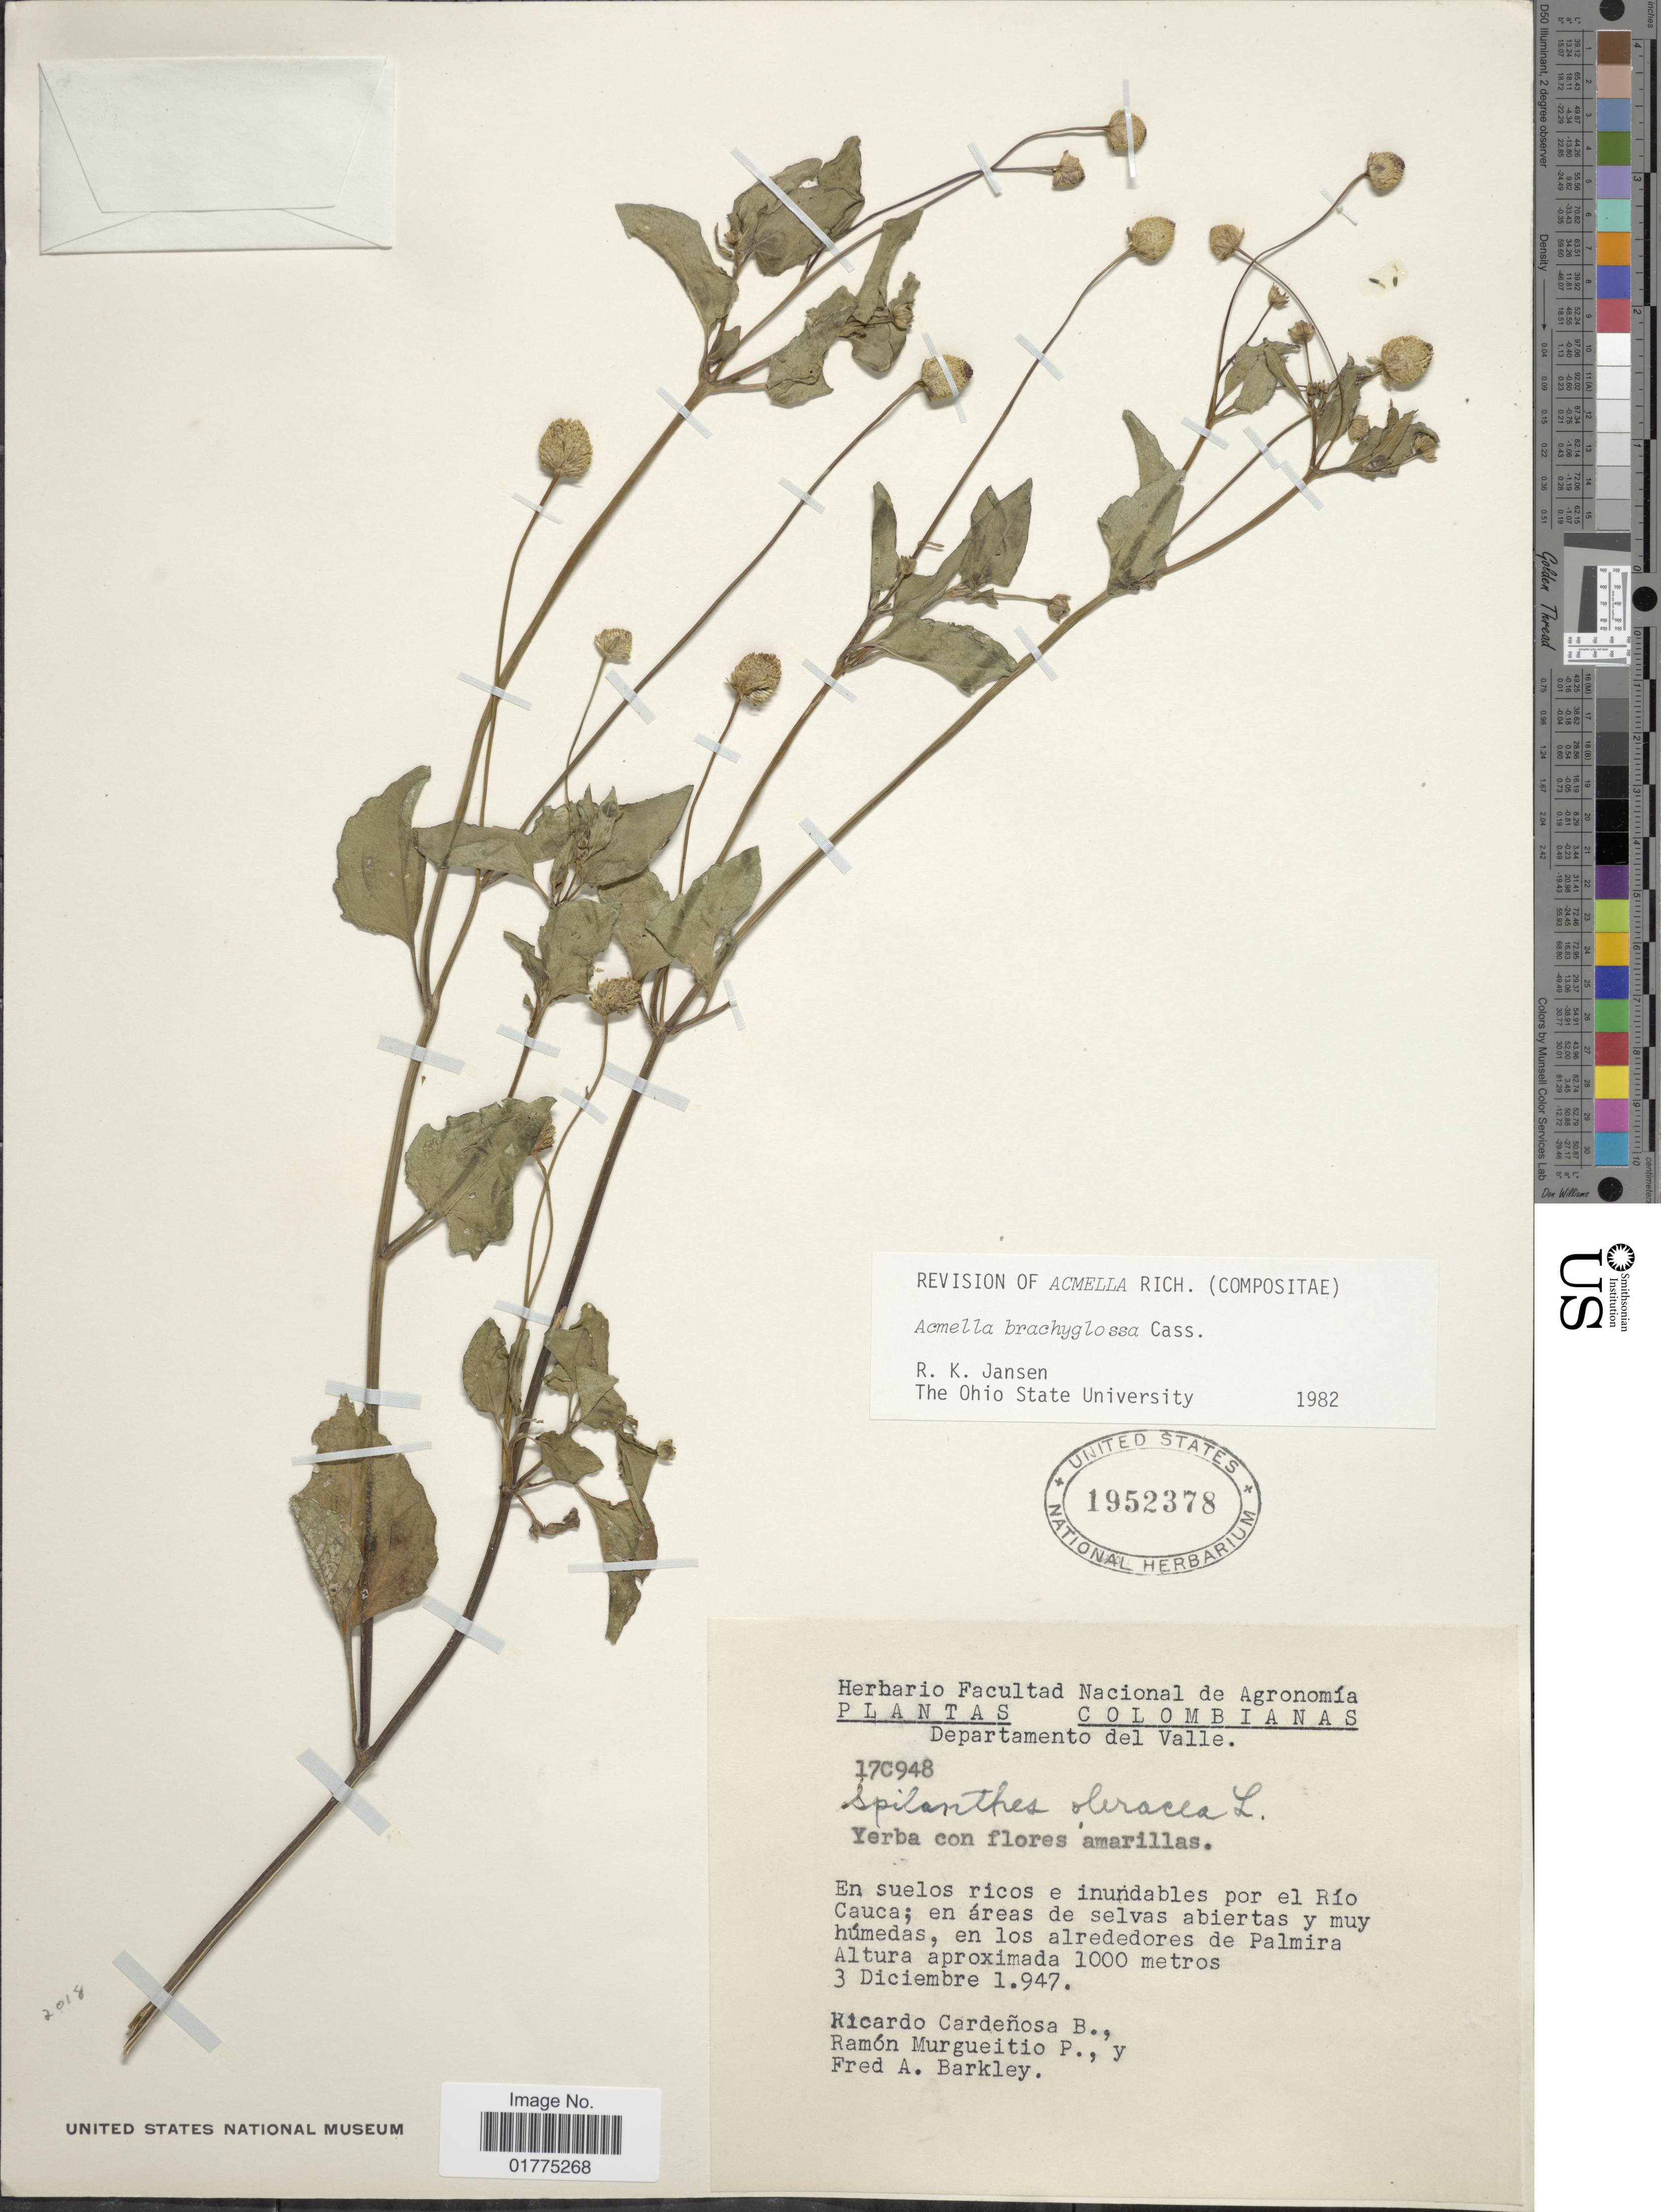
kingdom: Plantae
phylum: Tracheophyta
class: Magnoliopsida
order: Asterales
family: Asteraceae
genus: Acmella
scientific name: Acmella brachyglossa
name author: Cass.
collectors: R. Cardenosa B, R. Murgueitio P. & F. A. Barkley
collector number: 17C948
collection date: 1947-12-03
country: Colombia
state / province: Valle del Cauca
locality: Departamento del Valle, En suelo ricos e inundables por el Rio Cauca, en area de selvas abiertas u muy humedas, en los alrededores de Palmira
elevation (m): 1000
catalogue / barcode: US 1952378